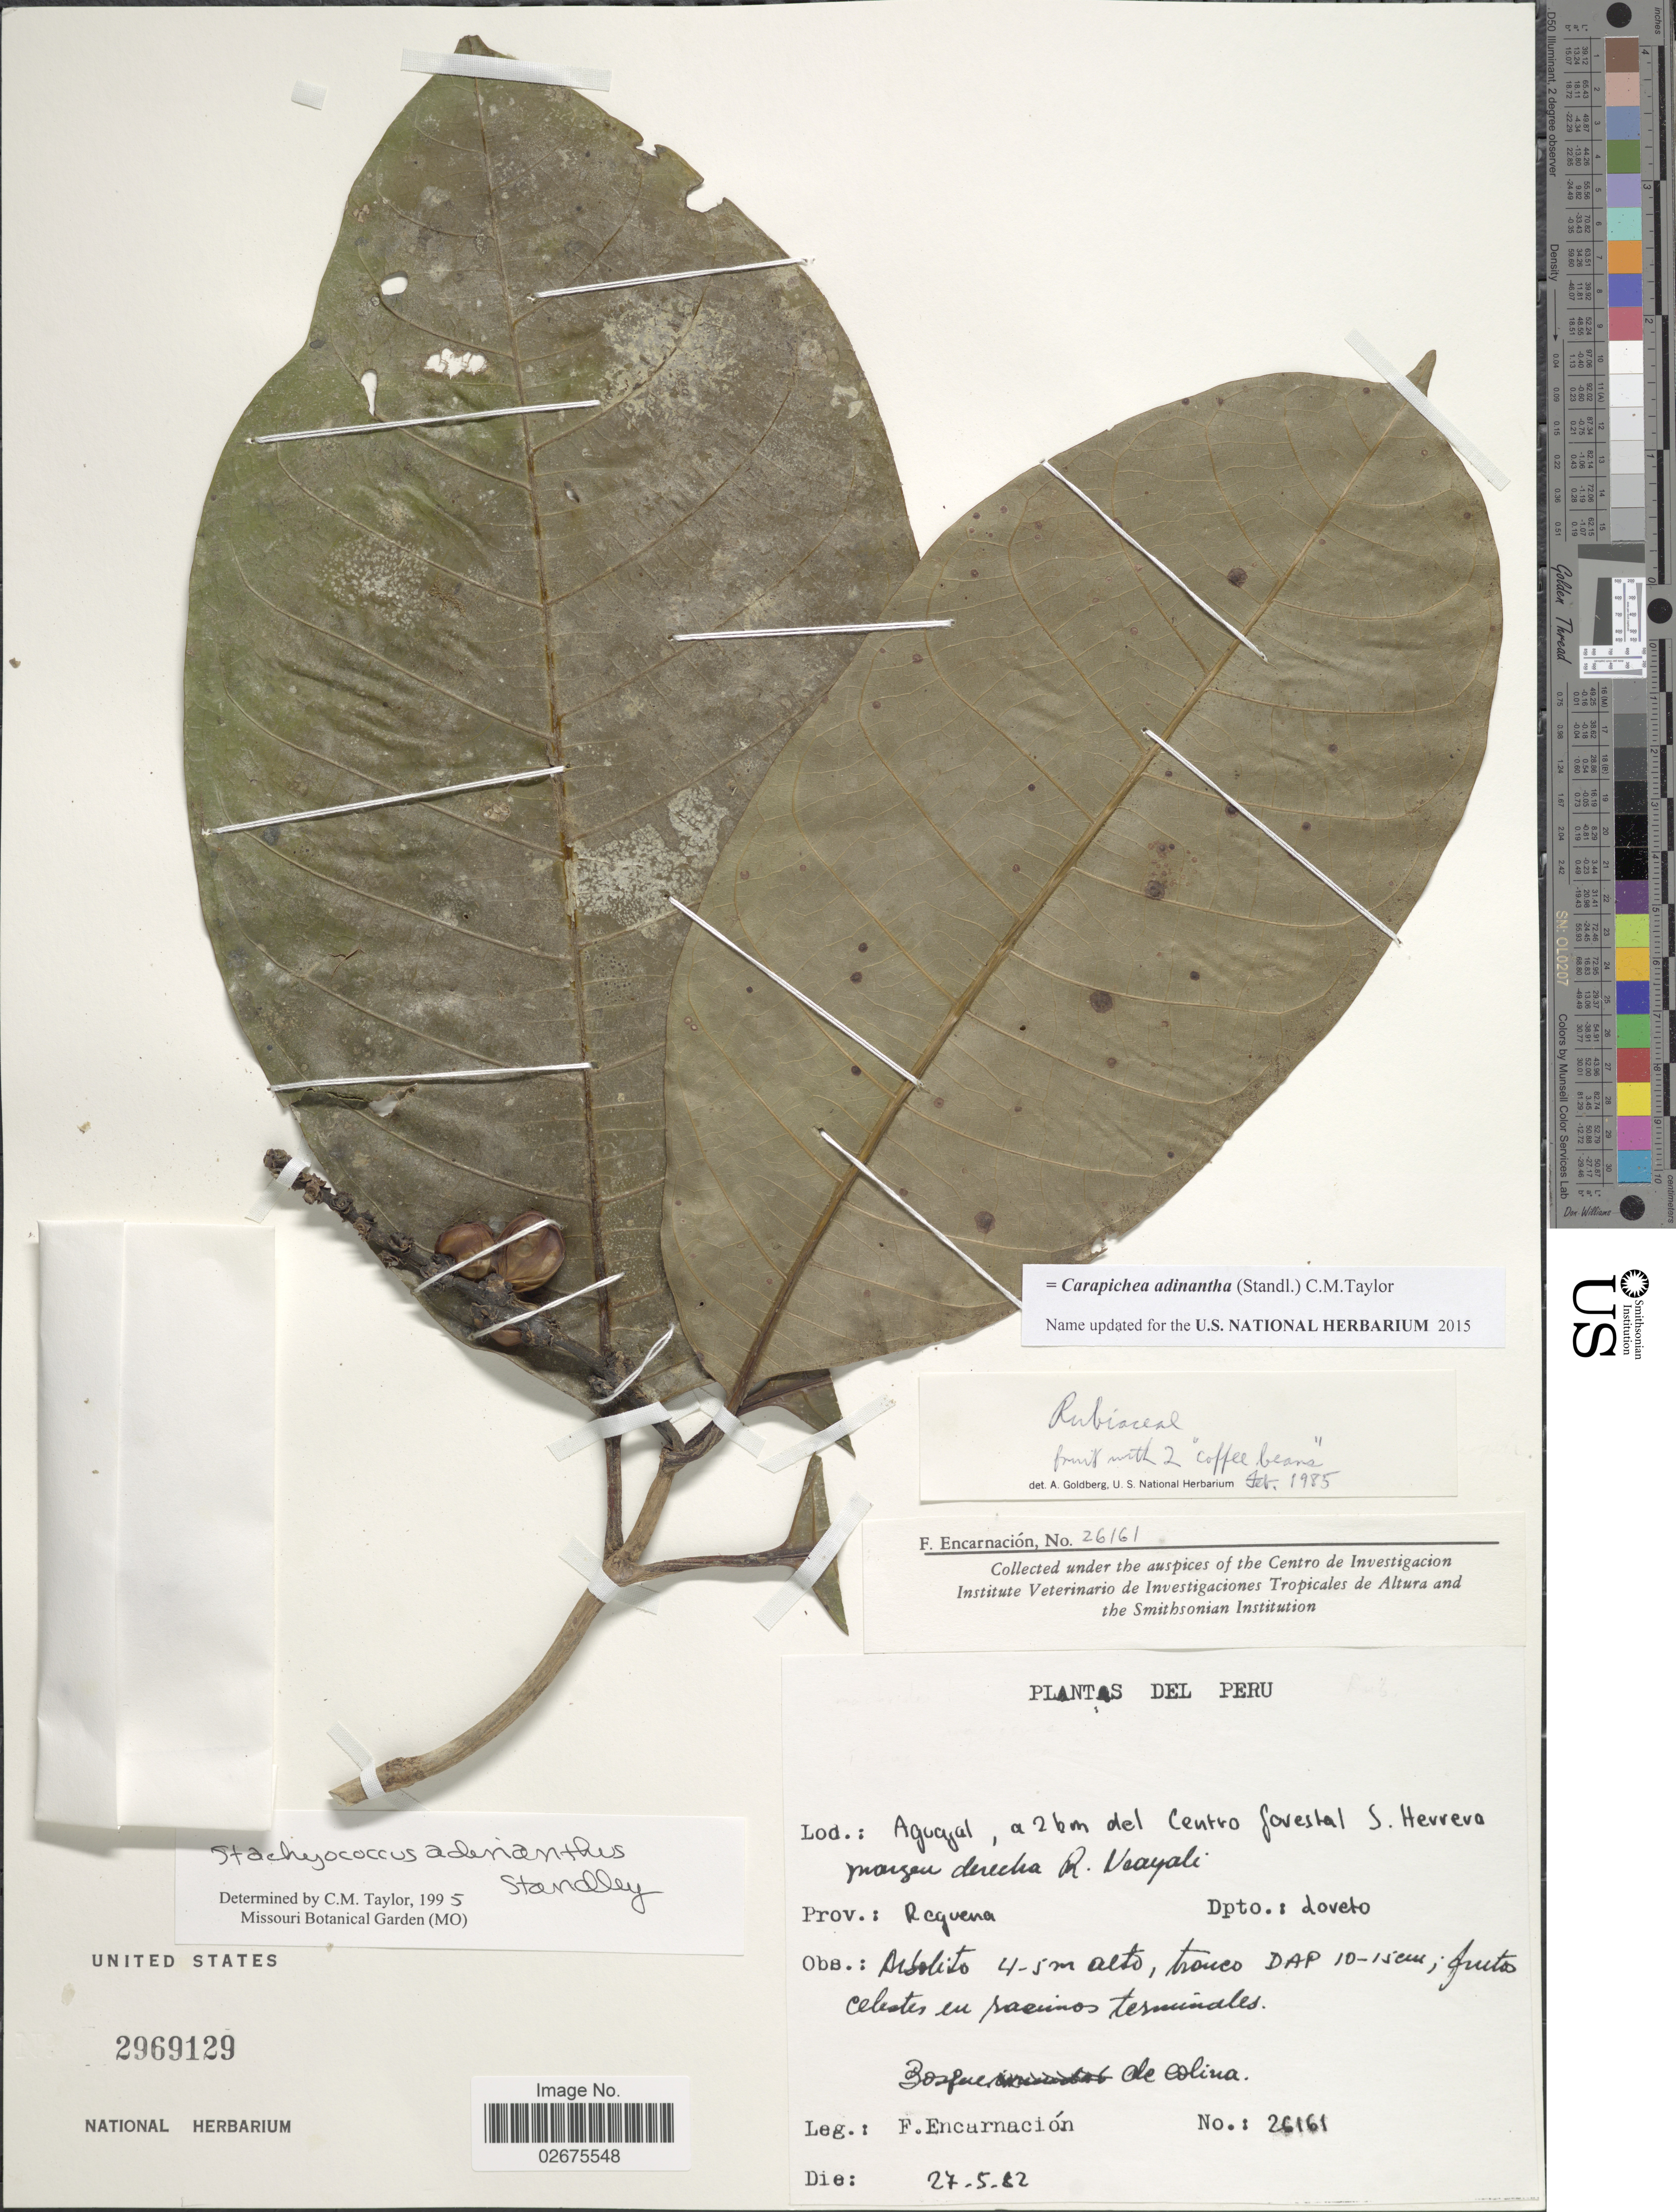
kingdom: Plantae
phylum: Tracheophyta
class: Magnoliopsida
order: Gentianales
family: Rubiaceae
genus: Carapichea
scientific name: Carapichea adinantha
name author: (Standl.) C.M. Taylor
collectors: F. Encarnación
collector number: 26161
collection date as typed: Transcribed d/m/y: 27/5/82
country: Peru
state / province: Loreto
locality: Aguajal, a 2 km. del Centro forestal J. Herrera margen derecha R. Ucayali, prov. Requena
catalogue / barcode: US 2969129